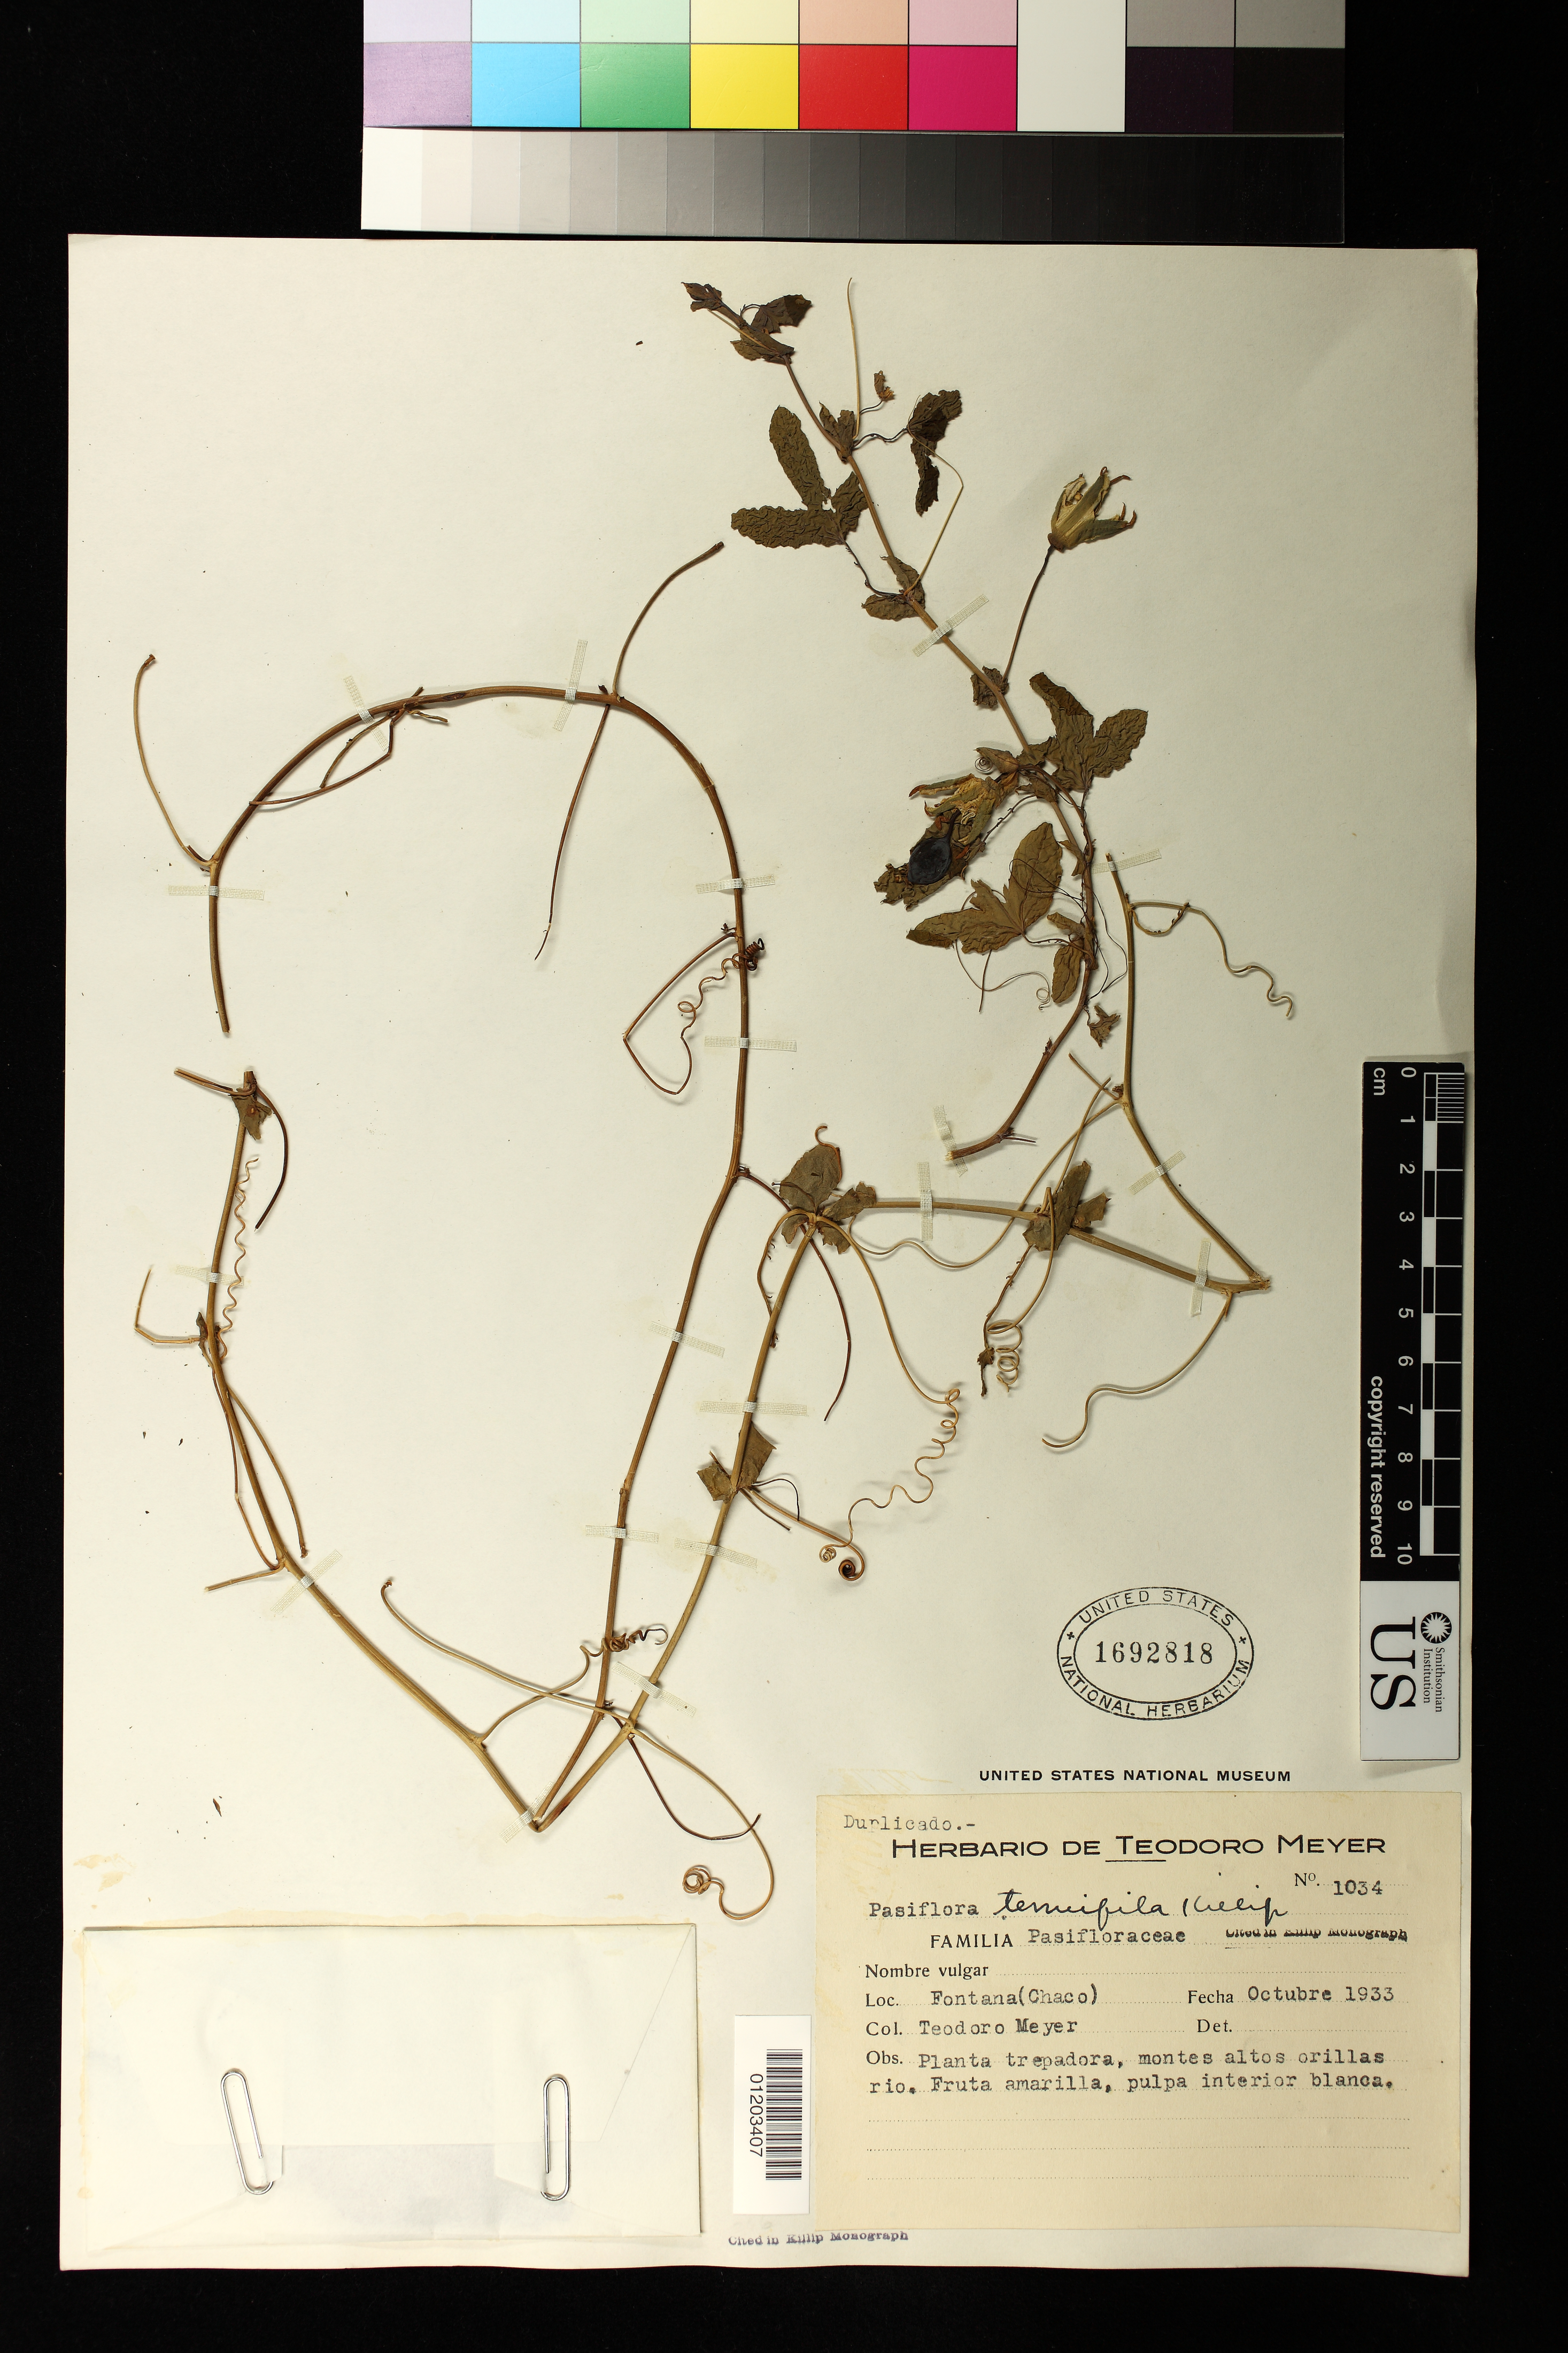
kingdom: Plantae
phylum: Tracheophyta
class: Magnoliopsida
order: Malpighiales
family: Passifloraceae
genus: Passiflora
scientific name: Passiflora tenuifila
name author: Killip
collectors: T. Meyer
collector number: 1034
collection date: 1933-10-01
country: Argentina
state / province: Chaco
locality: Fontana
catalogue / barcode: US 1692818